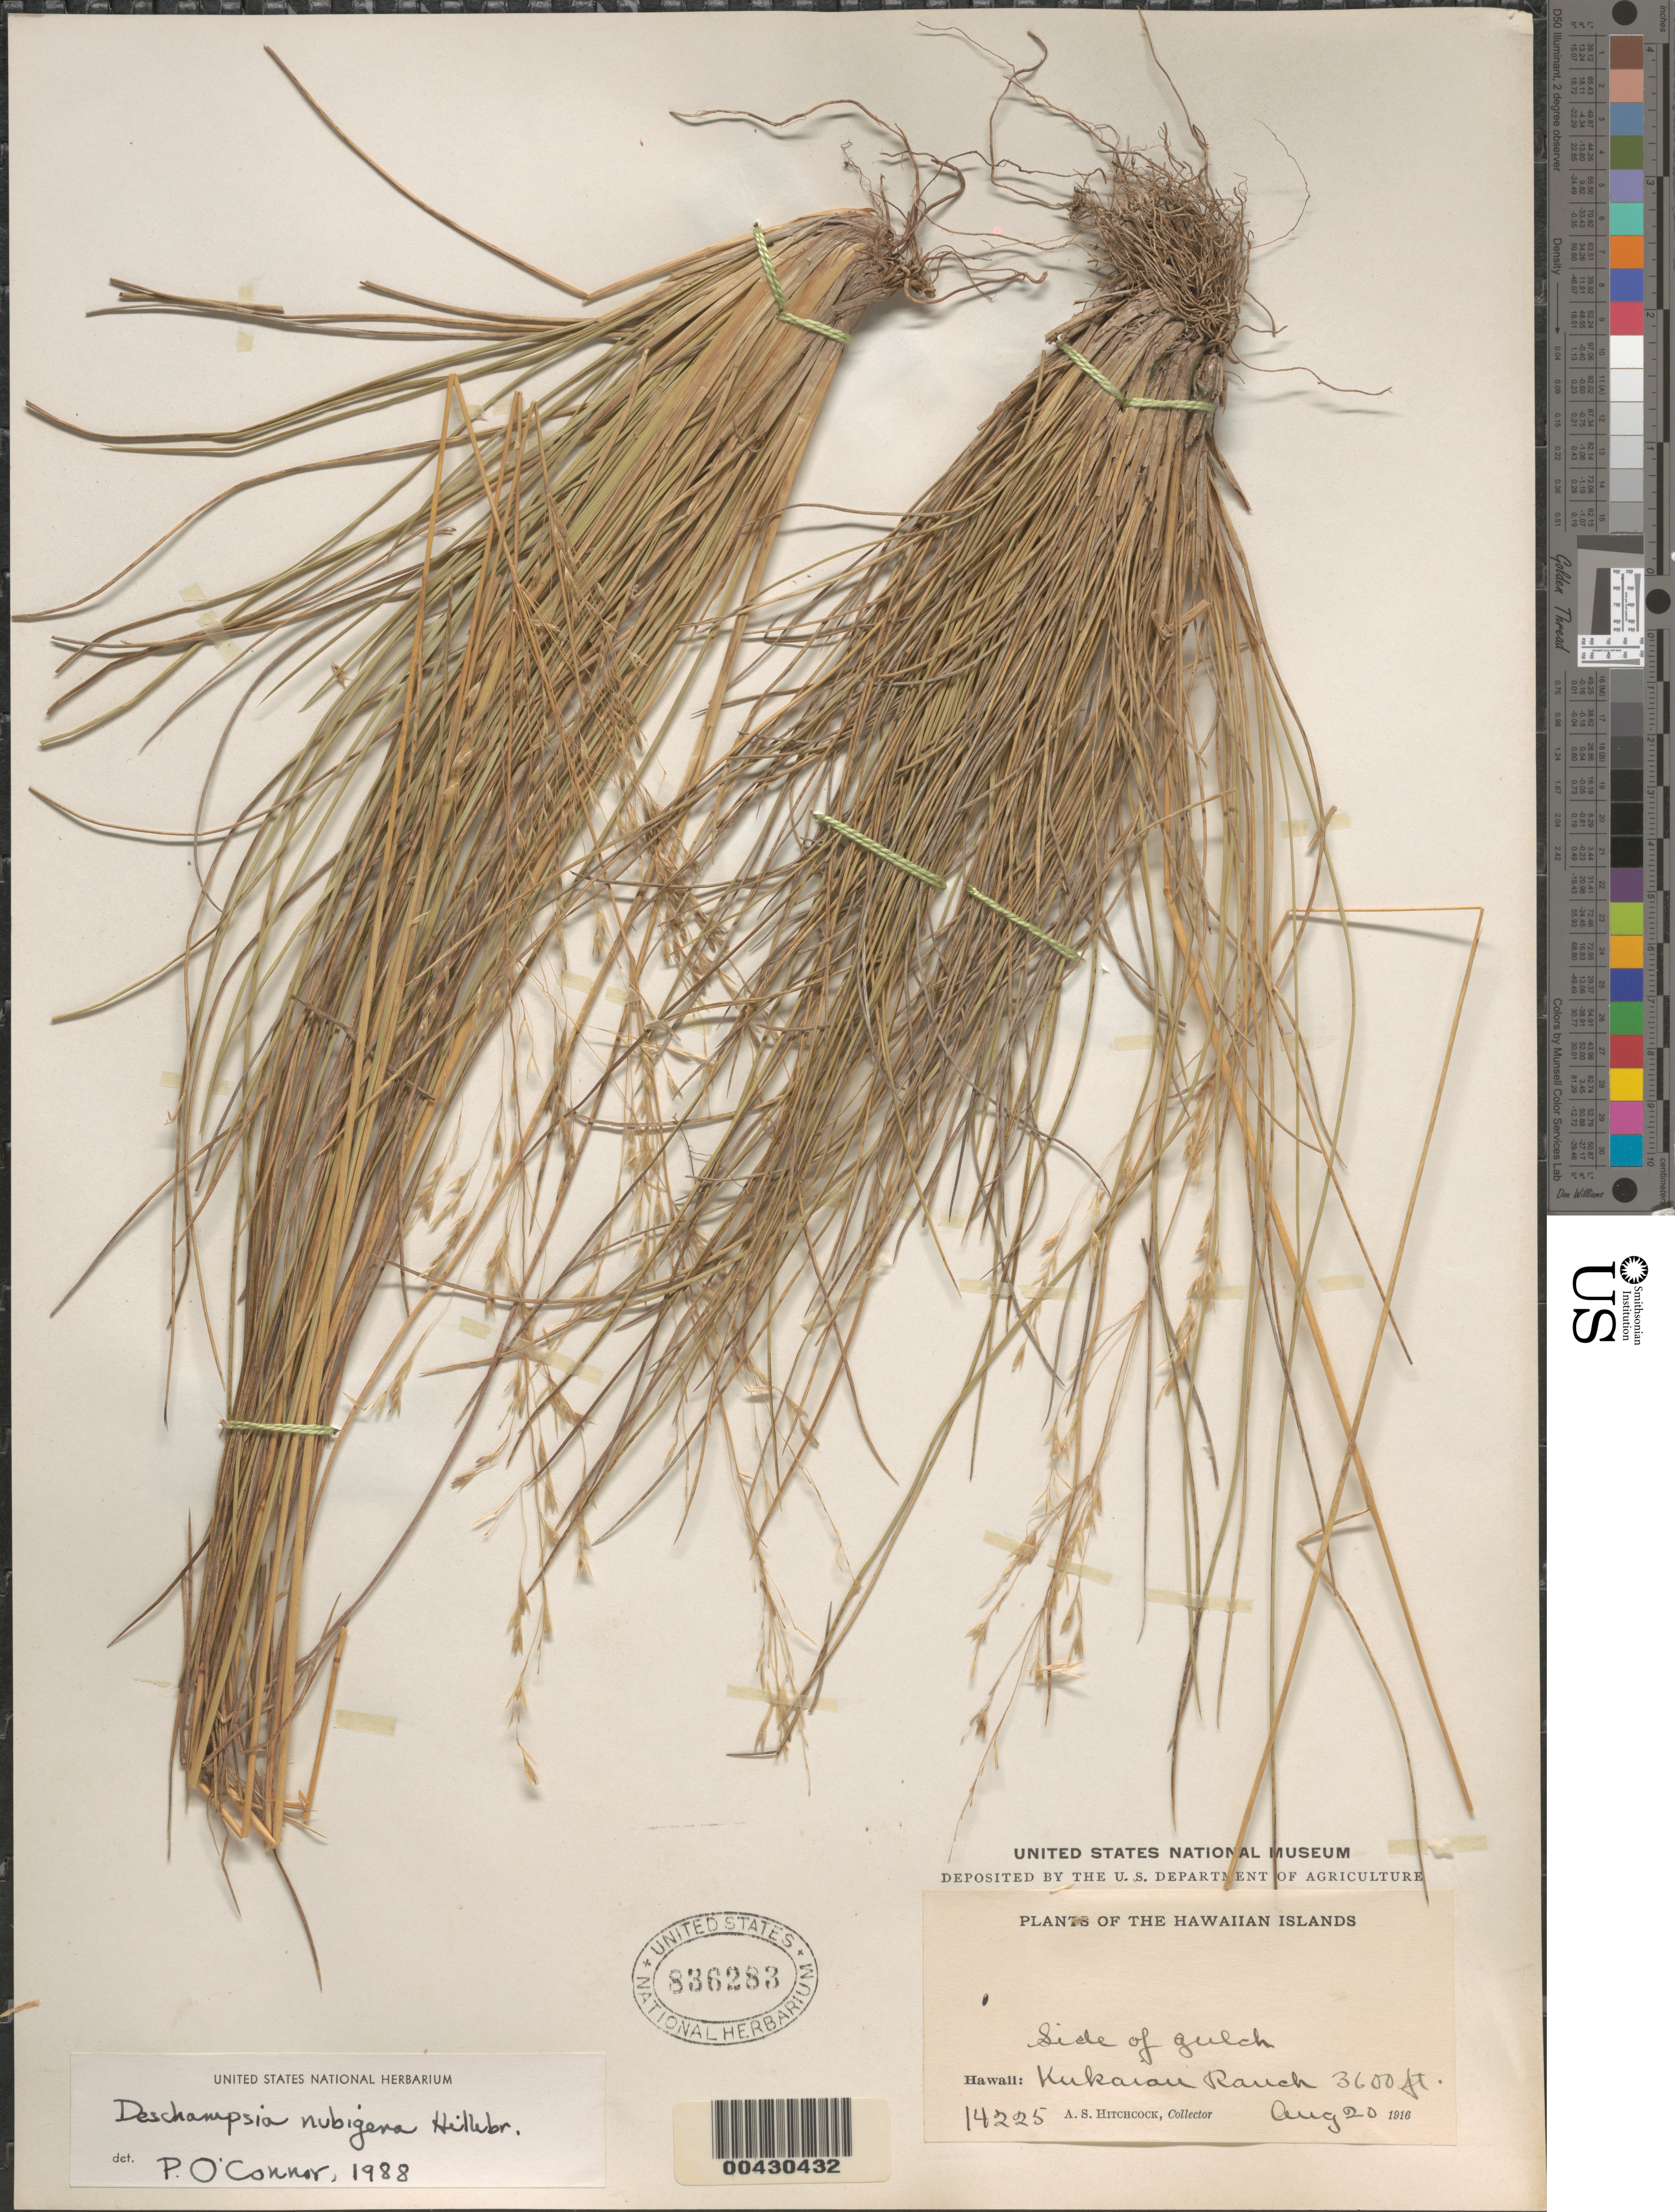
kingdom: Plantae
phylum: Tracheophyta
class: Liliopsida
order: Poales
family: Poaceae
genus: Deschampsia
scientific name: Deschampsia nubigena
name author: Hillebr.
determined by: O'Connor, P.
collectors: A. S. Hitchcock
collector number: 14225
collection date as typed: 20 Aug 1916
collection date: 1916-08-20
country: United States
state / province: Hawaii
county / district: Hawaii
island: Hawaii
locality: Kukaiau Ranch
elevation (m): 1097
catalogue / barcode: US 836283